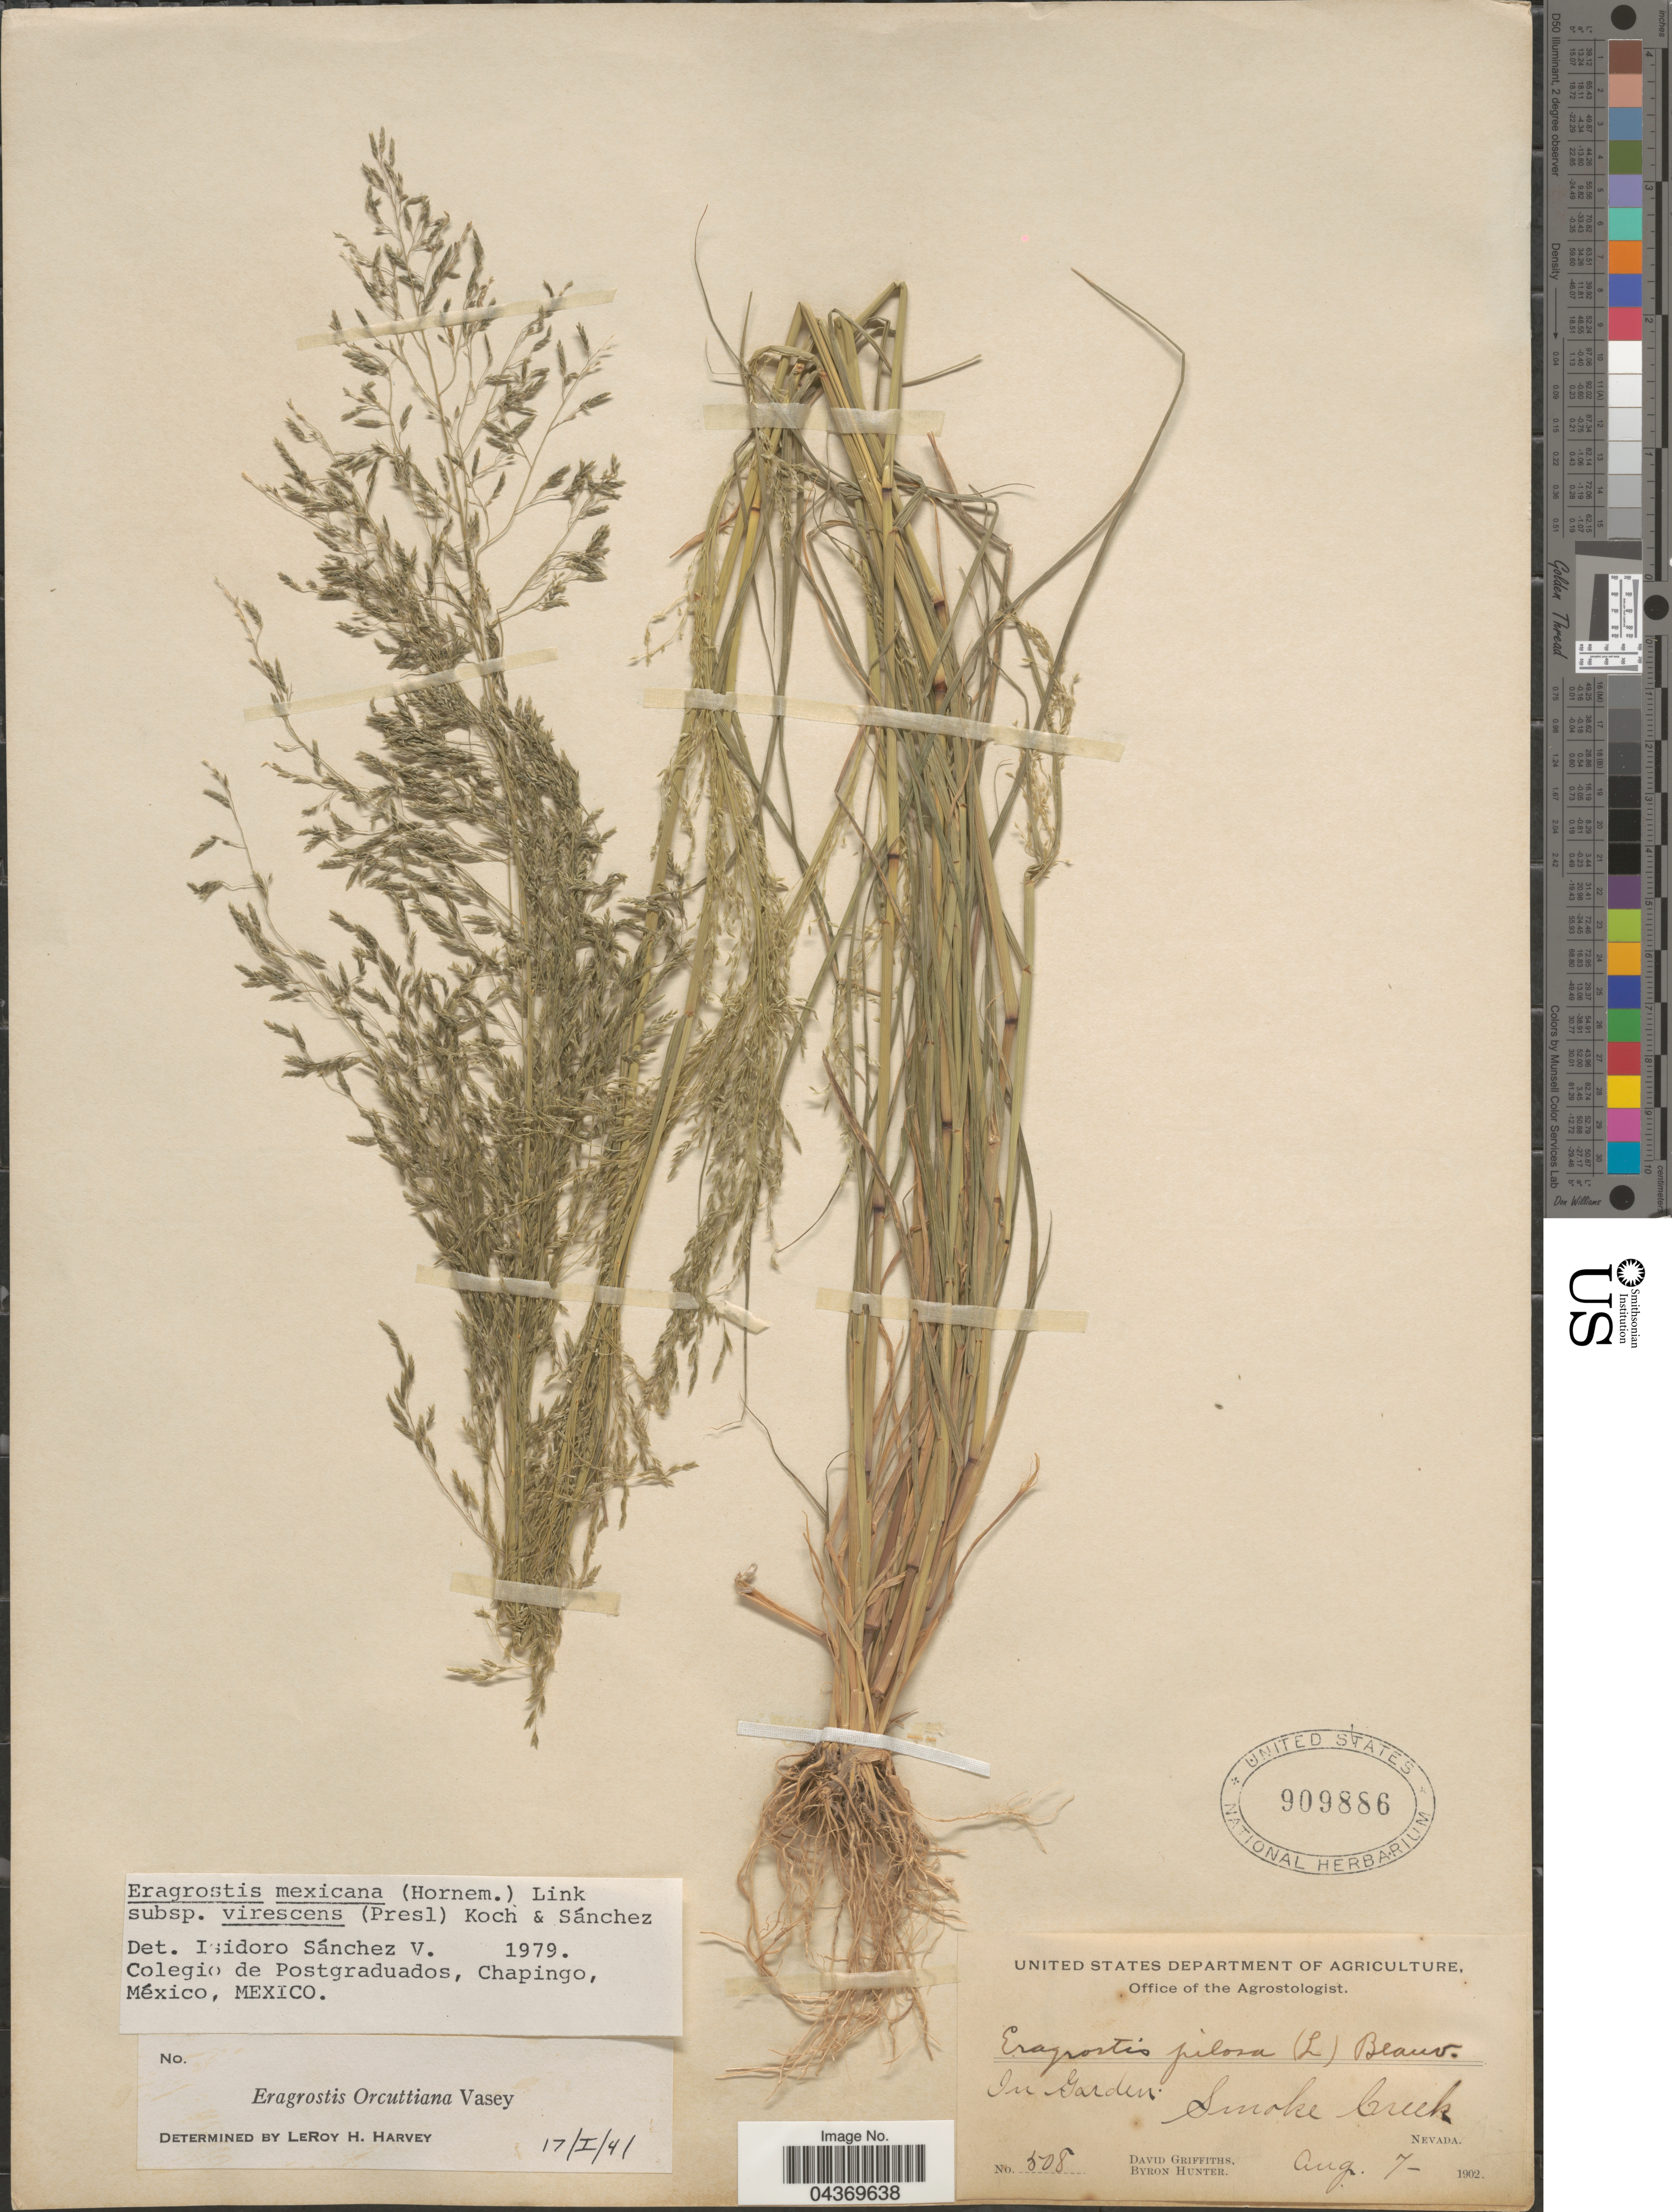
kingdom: Plantae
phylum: Tracheophyta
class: Liliopsida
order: Poales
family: Poaceae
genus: Eragrostis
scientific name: Eragrostis mexicana subsp. virescens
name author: (J. Presl) S.D. Koch & Sánchez Vega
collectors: D. Griffiths & B. Hunter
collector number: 508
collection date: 1902-08-07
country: United States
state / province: Nevada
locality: In Garden. Smoke Creek.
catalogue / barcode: US 909886